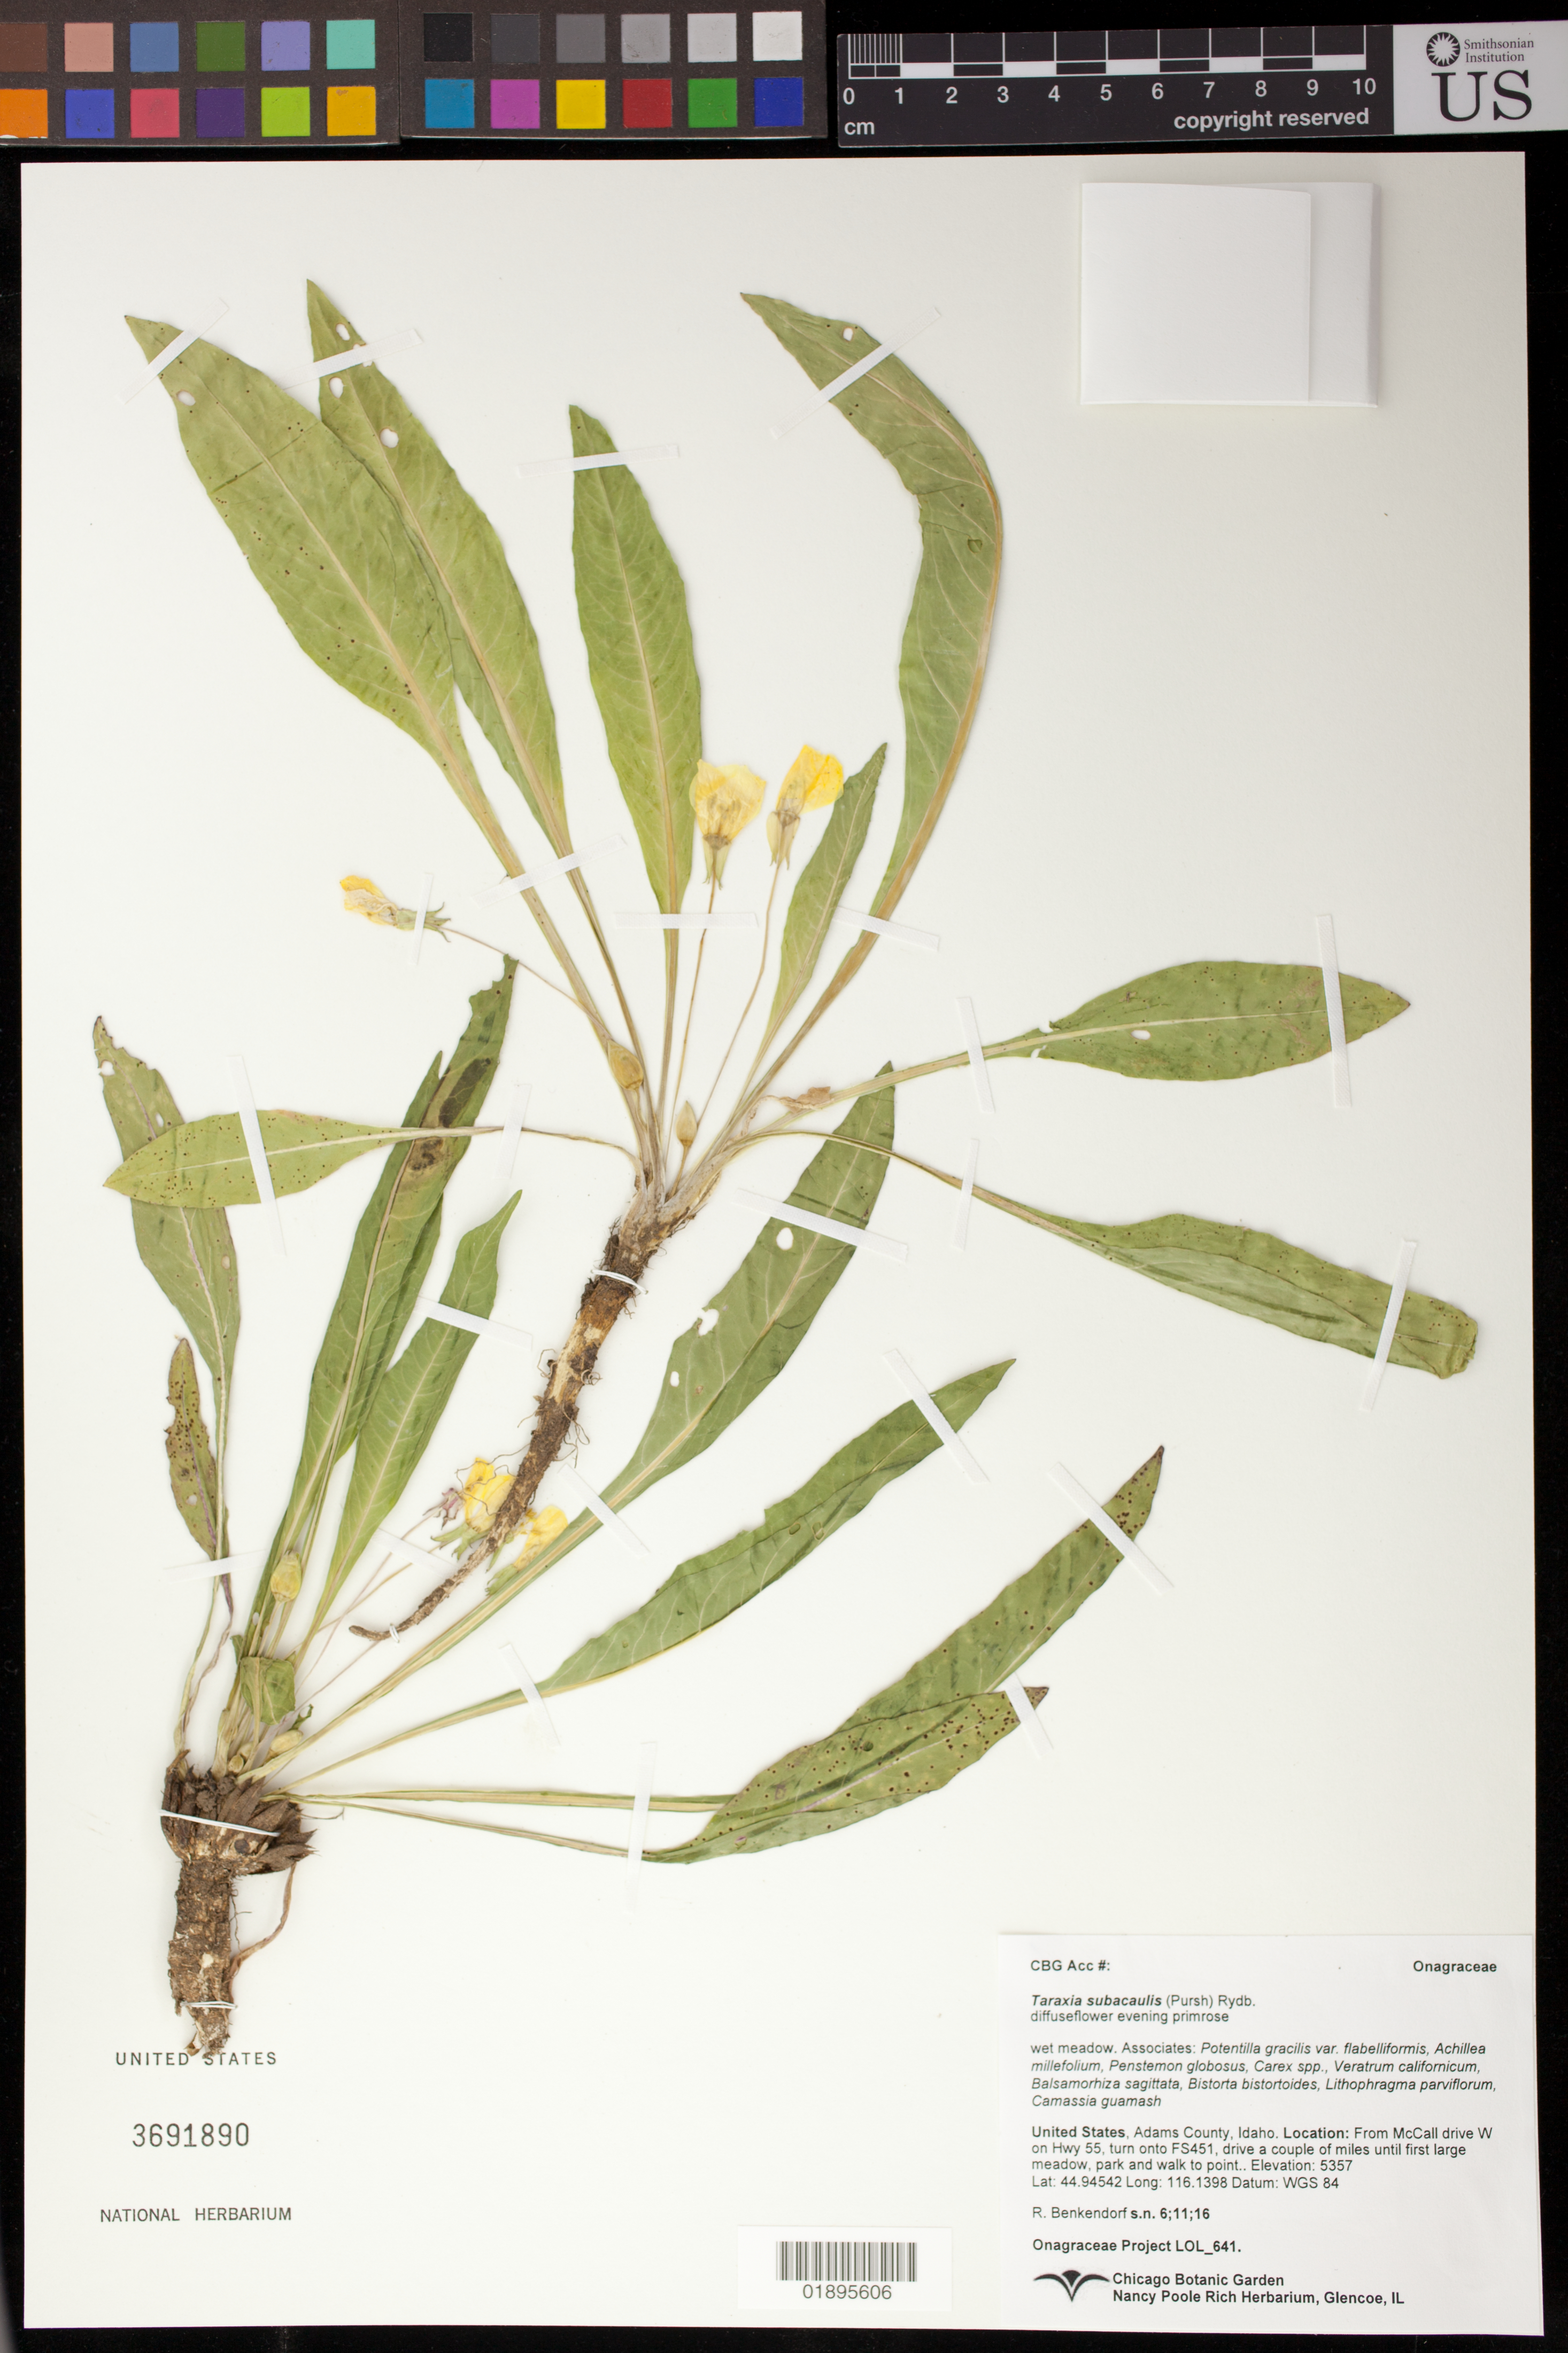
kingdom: Plantae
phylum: Tracheophyta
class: Magnoliopsida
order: Myrtales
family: Onagraceae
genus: Taraxia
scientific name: Taraxia subacaulis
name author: (Pursh) Rydb.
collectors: R. Benkendorf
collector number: LOL 641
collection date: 2016-06-11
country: United States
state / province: Idaho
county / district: Adams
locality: From McCall drive W on Hwy 55, turn onto FS451, drive a couple of miles until first large meadow, park and walk to point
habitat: wet meadow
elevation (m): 5357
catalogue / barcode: US 3691890